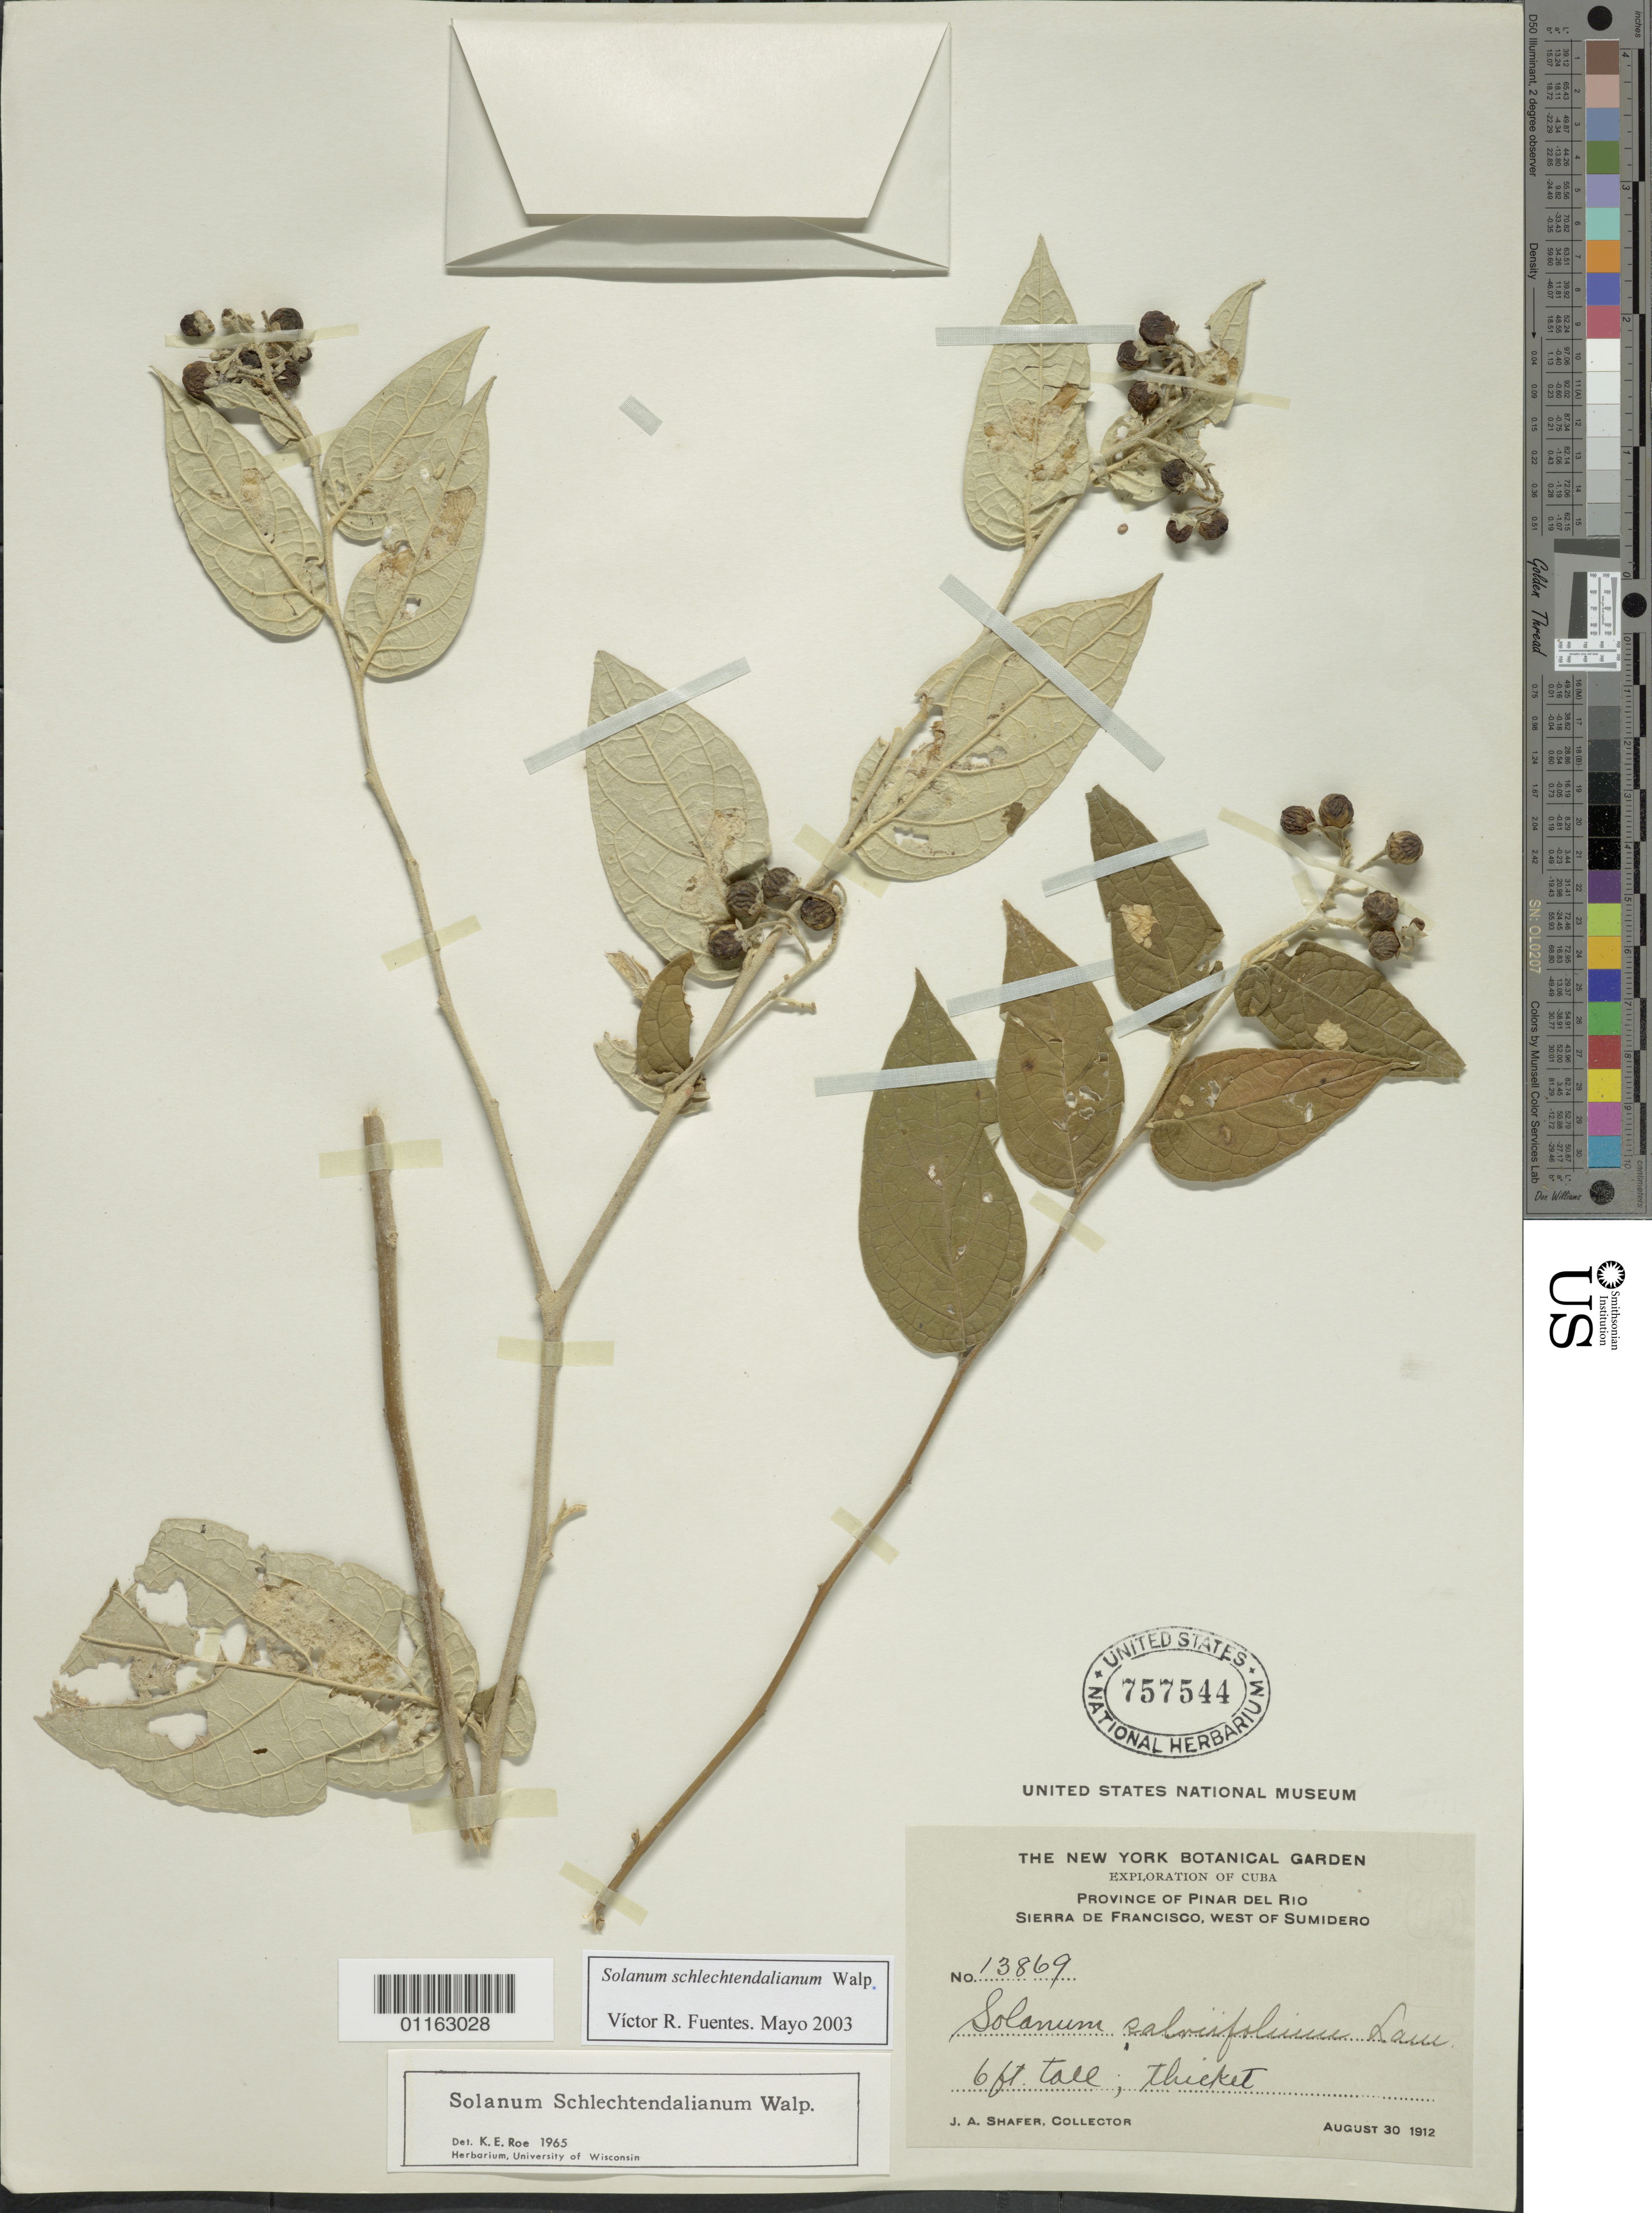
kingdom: Plantae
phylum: Tracheophyta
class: Magnoliopsida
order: Solanales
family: Solanaceae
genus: Solanum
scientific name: Solanum salviifolium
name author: Lam.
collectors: J. A. Shafer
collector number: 13869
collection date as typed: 30 Aug 1912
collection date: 1912-08-30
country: Cuba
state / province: Pinar del Rio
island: Cuba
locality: Sierra de Francisco, W of Sumidero; thicket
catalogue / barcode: US 757544